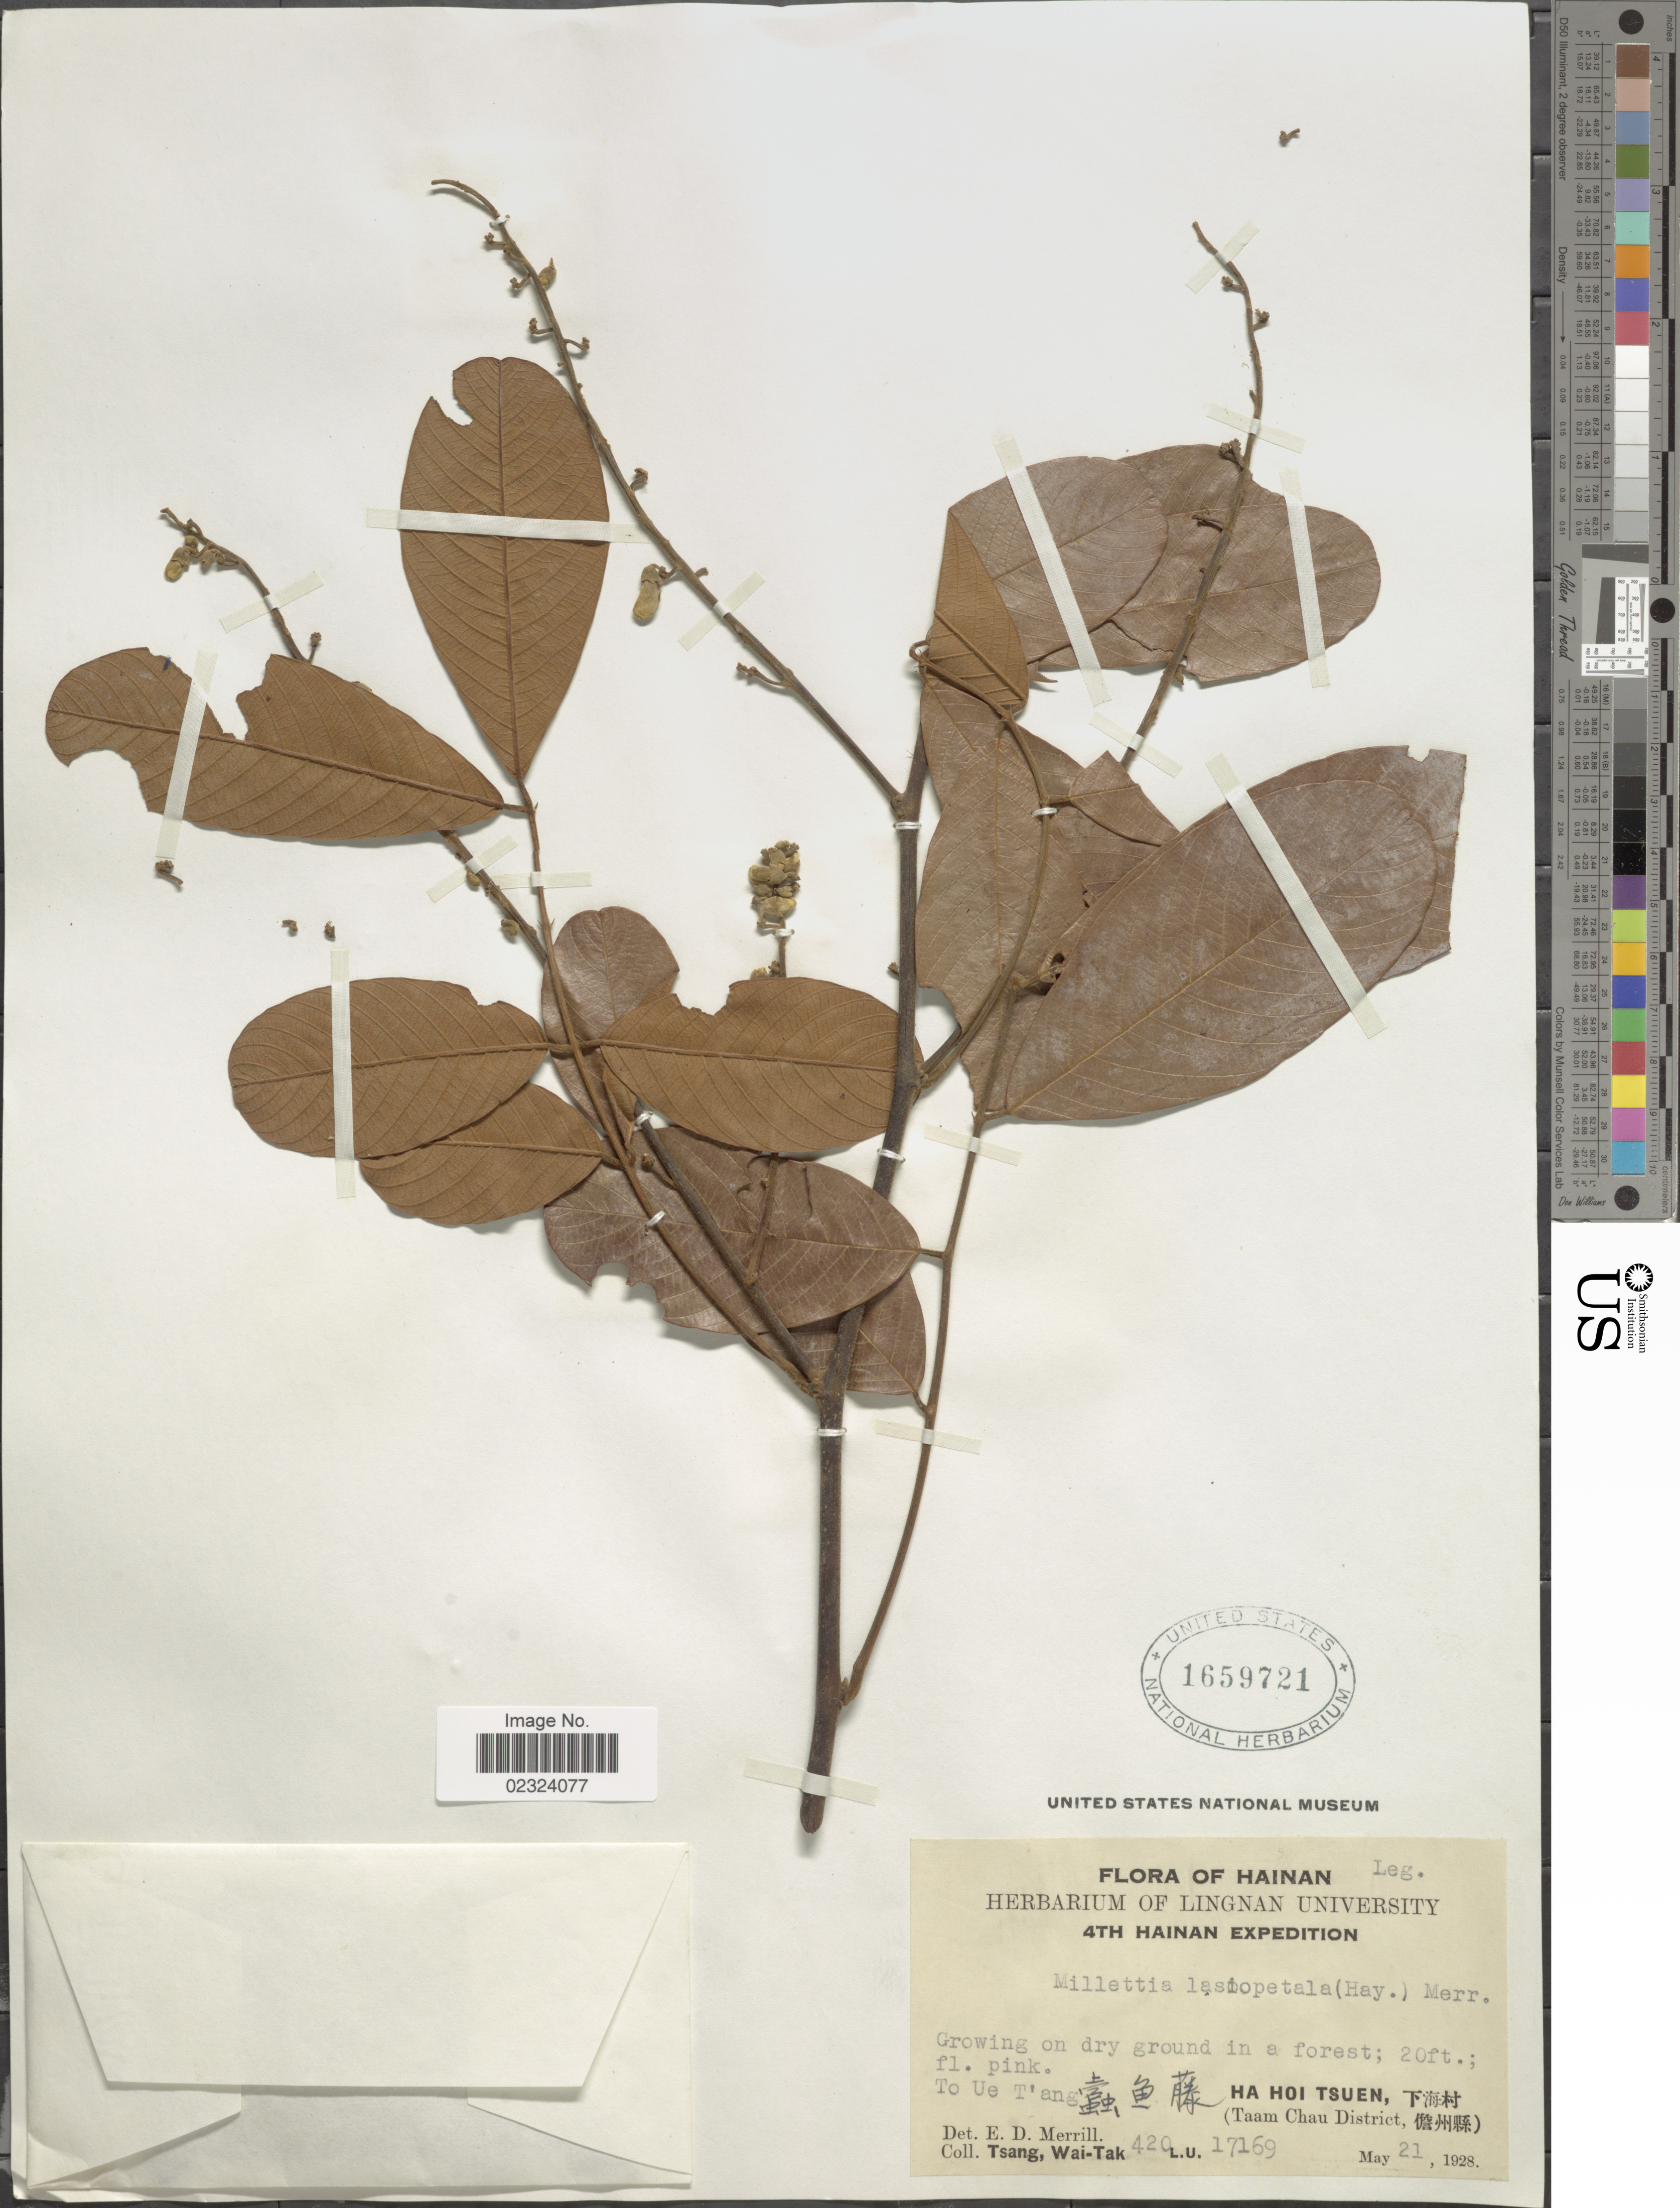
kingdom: Plantae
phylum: Tracheophyta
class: Magnoliopsida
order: Fabales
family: Fabaceae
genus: Millettia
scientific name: Millettia lasiopetala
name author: (Hayata) Merr.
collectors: W. T. Tsang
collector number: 420/17169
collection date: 1928-05-12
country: China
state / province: Hainan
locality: To Ue T'ang. Ha Hoi Tsuen. (Taam Chsu District).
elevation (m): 6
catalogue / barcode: US 1659721